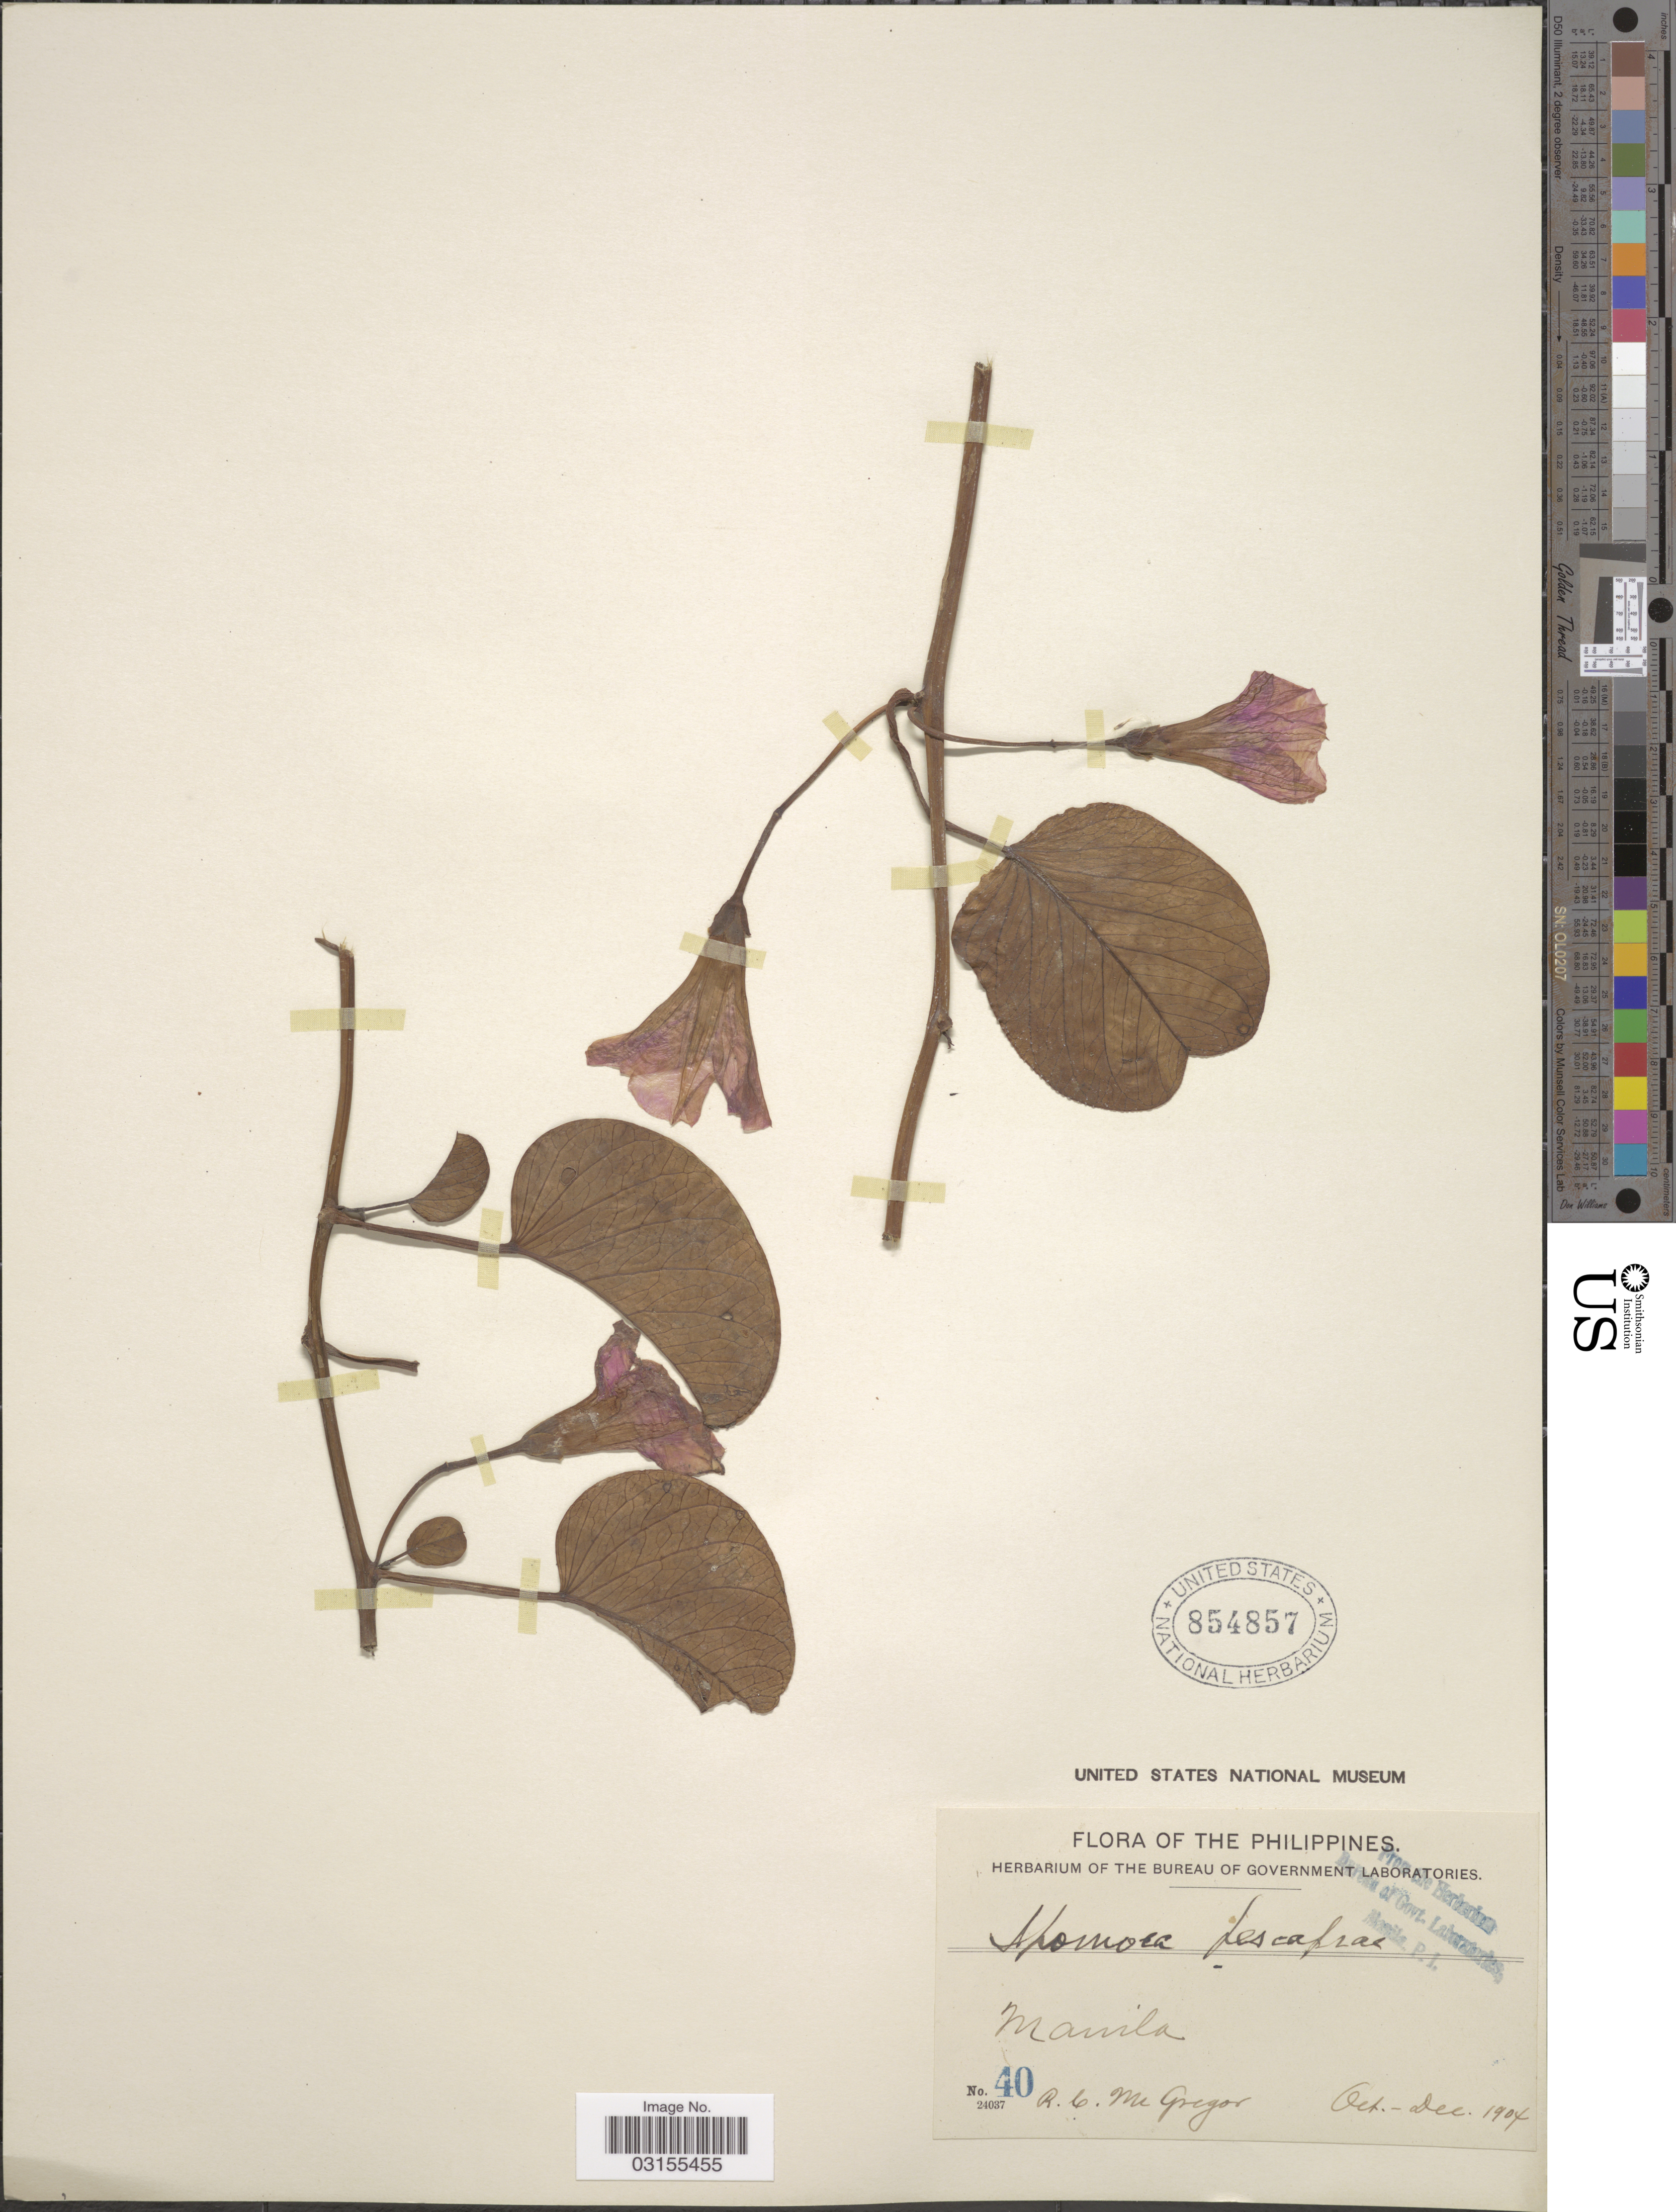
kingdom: Plantae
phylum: Tracheophyta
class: Magnoliopsida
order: Solanales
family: Convolvulaceae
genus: Ipomoea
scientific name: Ipomoea pes-caprae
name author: (L.) R. Br.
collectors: R. C. McGregor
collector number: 40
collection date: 1904-10/1904-12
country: Philippines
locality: Manila.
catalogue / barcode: US 854857